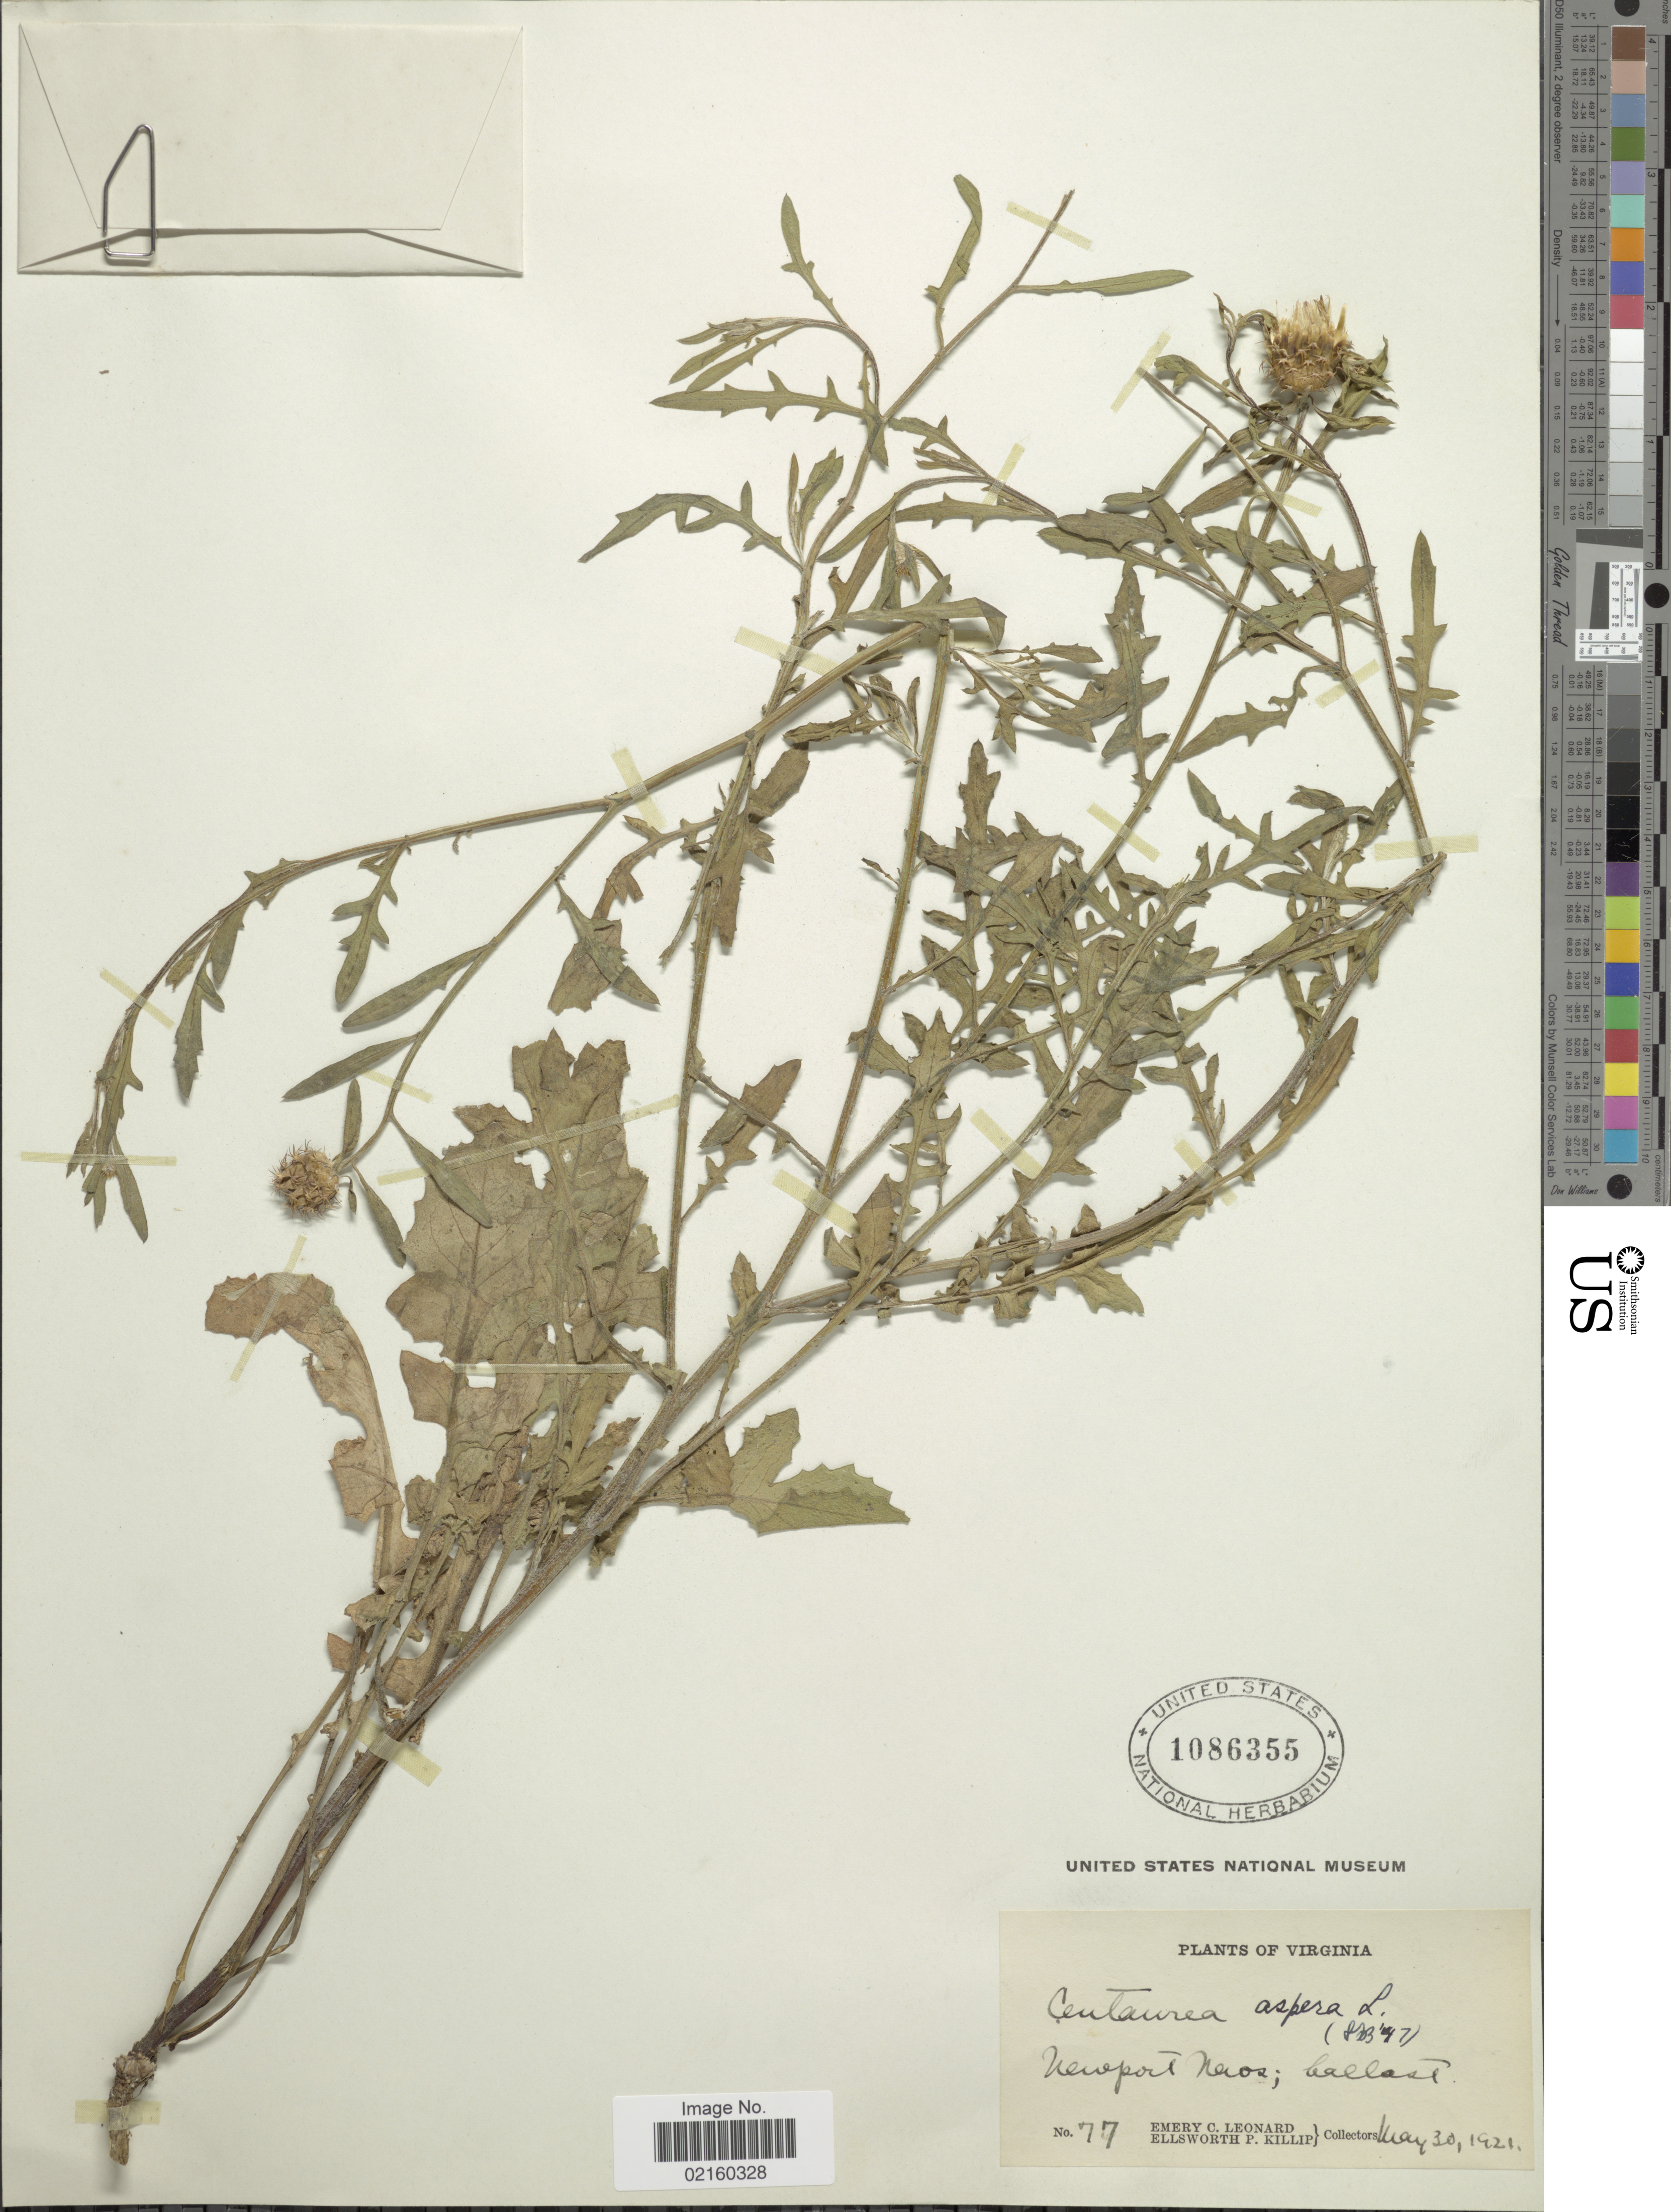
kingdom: Plantae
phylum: Tracheophyta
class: Magnoliopsida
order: Asterales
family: Asteraceae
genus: Centaurea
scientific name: Centaurea aspera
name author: L.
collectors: E. C. Leonard & E. P. Killip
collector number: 77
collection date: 1921-05-30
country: United States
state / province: Virginia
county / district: City of Newport News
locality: Newport News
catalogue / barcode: US 1086355